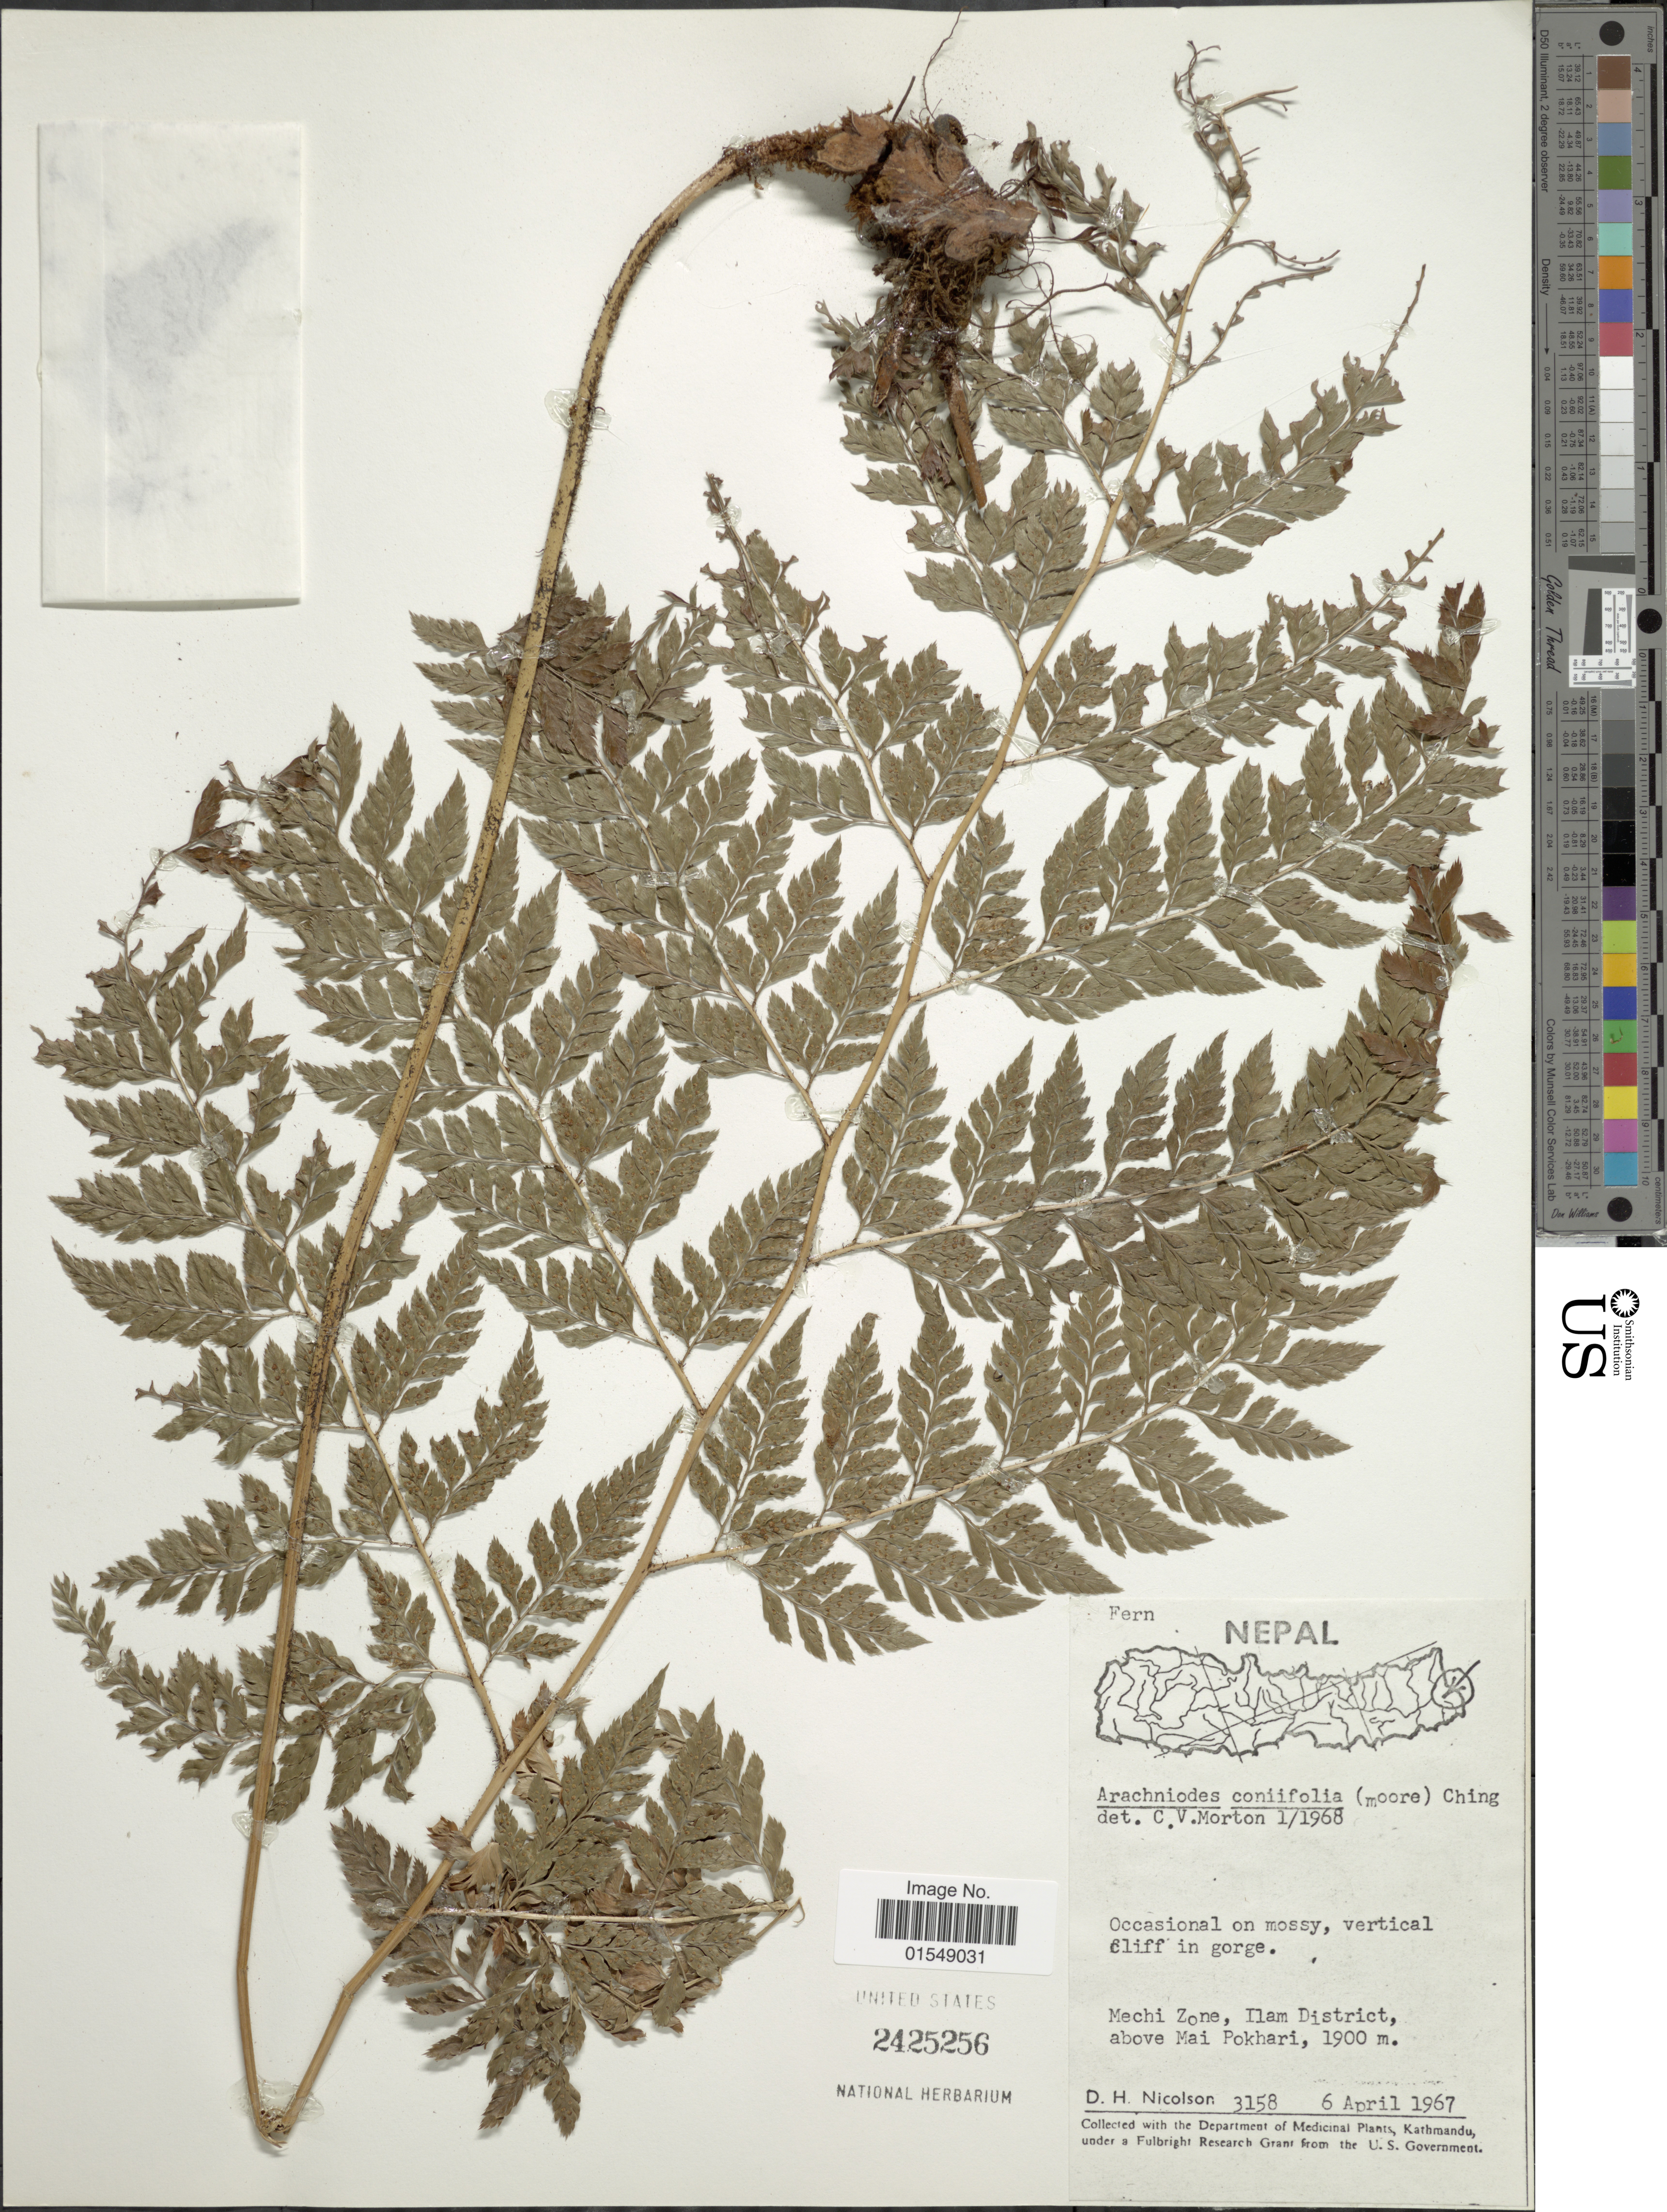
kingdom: Plantae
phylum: Tracheophyta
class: Polypodiopsida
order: Polypodiales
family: Dryopteridaceae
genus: Arachniodes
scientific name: Arachniodes coniifolia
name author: (T. Moore) Ching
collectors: D. H. Nicolson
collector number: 3158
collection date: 1967-04-06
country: Nepal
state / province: Mechi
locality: Mechi Zone, Ilam District, above Mai Pokhari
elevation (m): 1900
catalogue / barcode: US 2425256